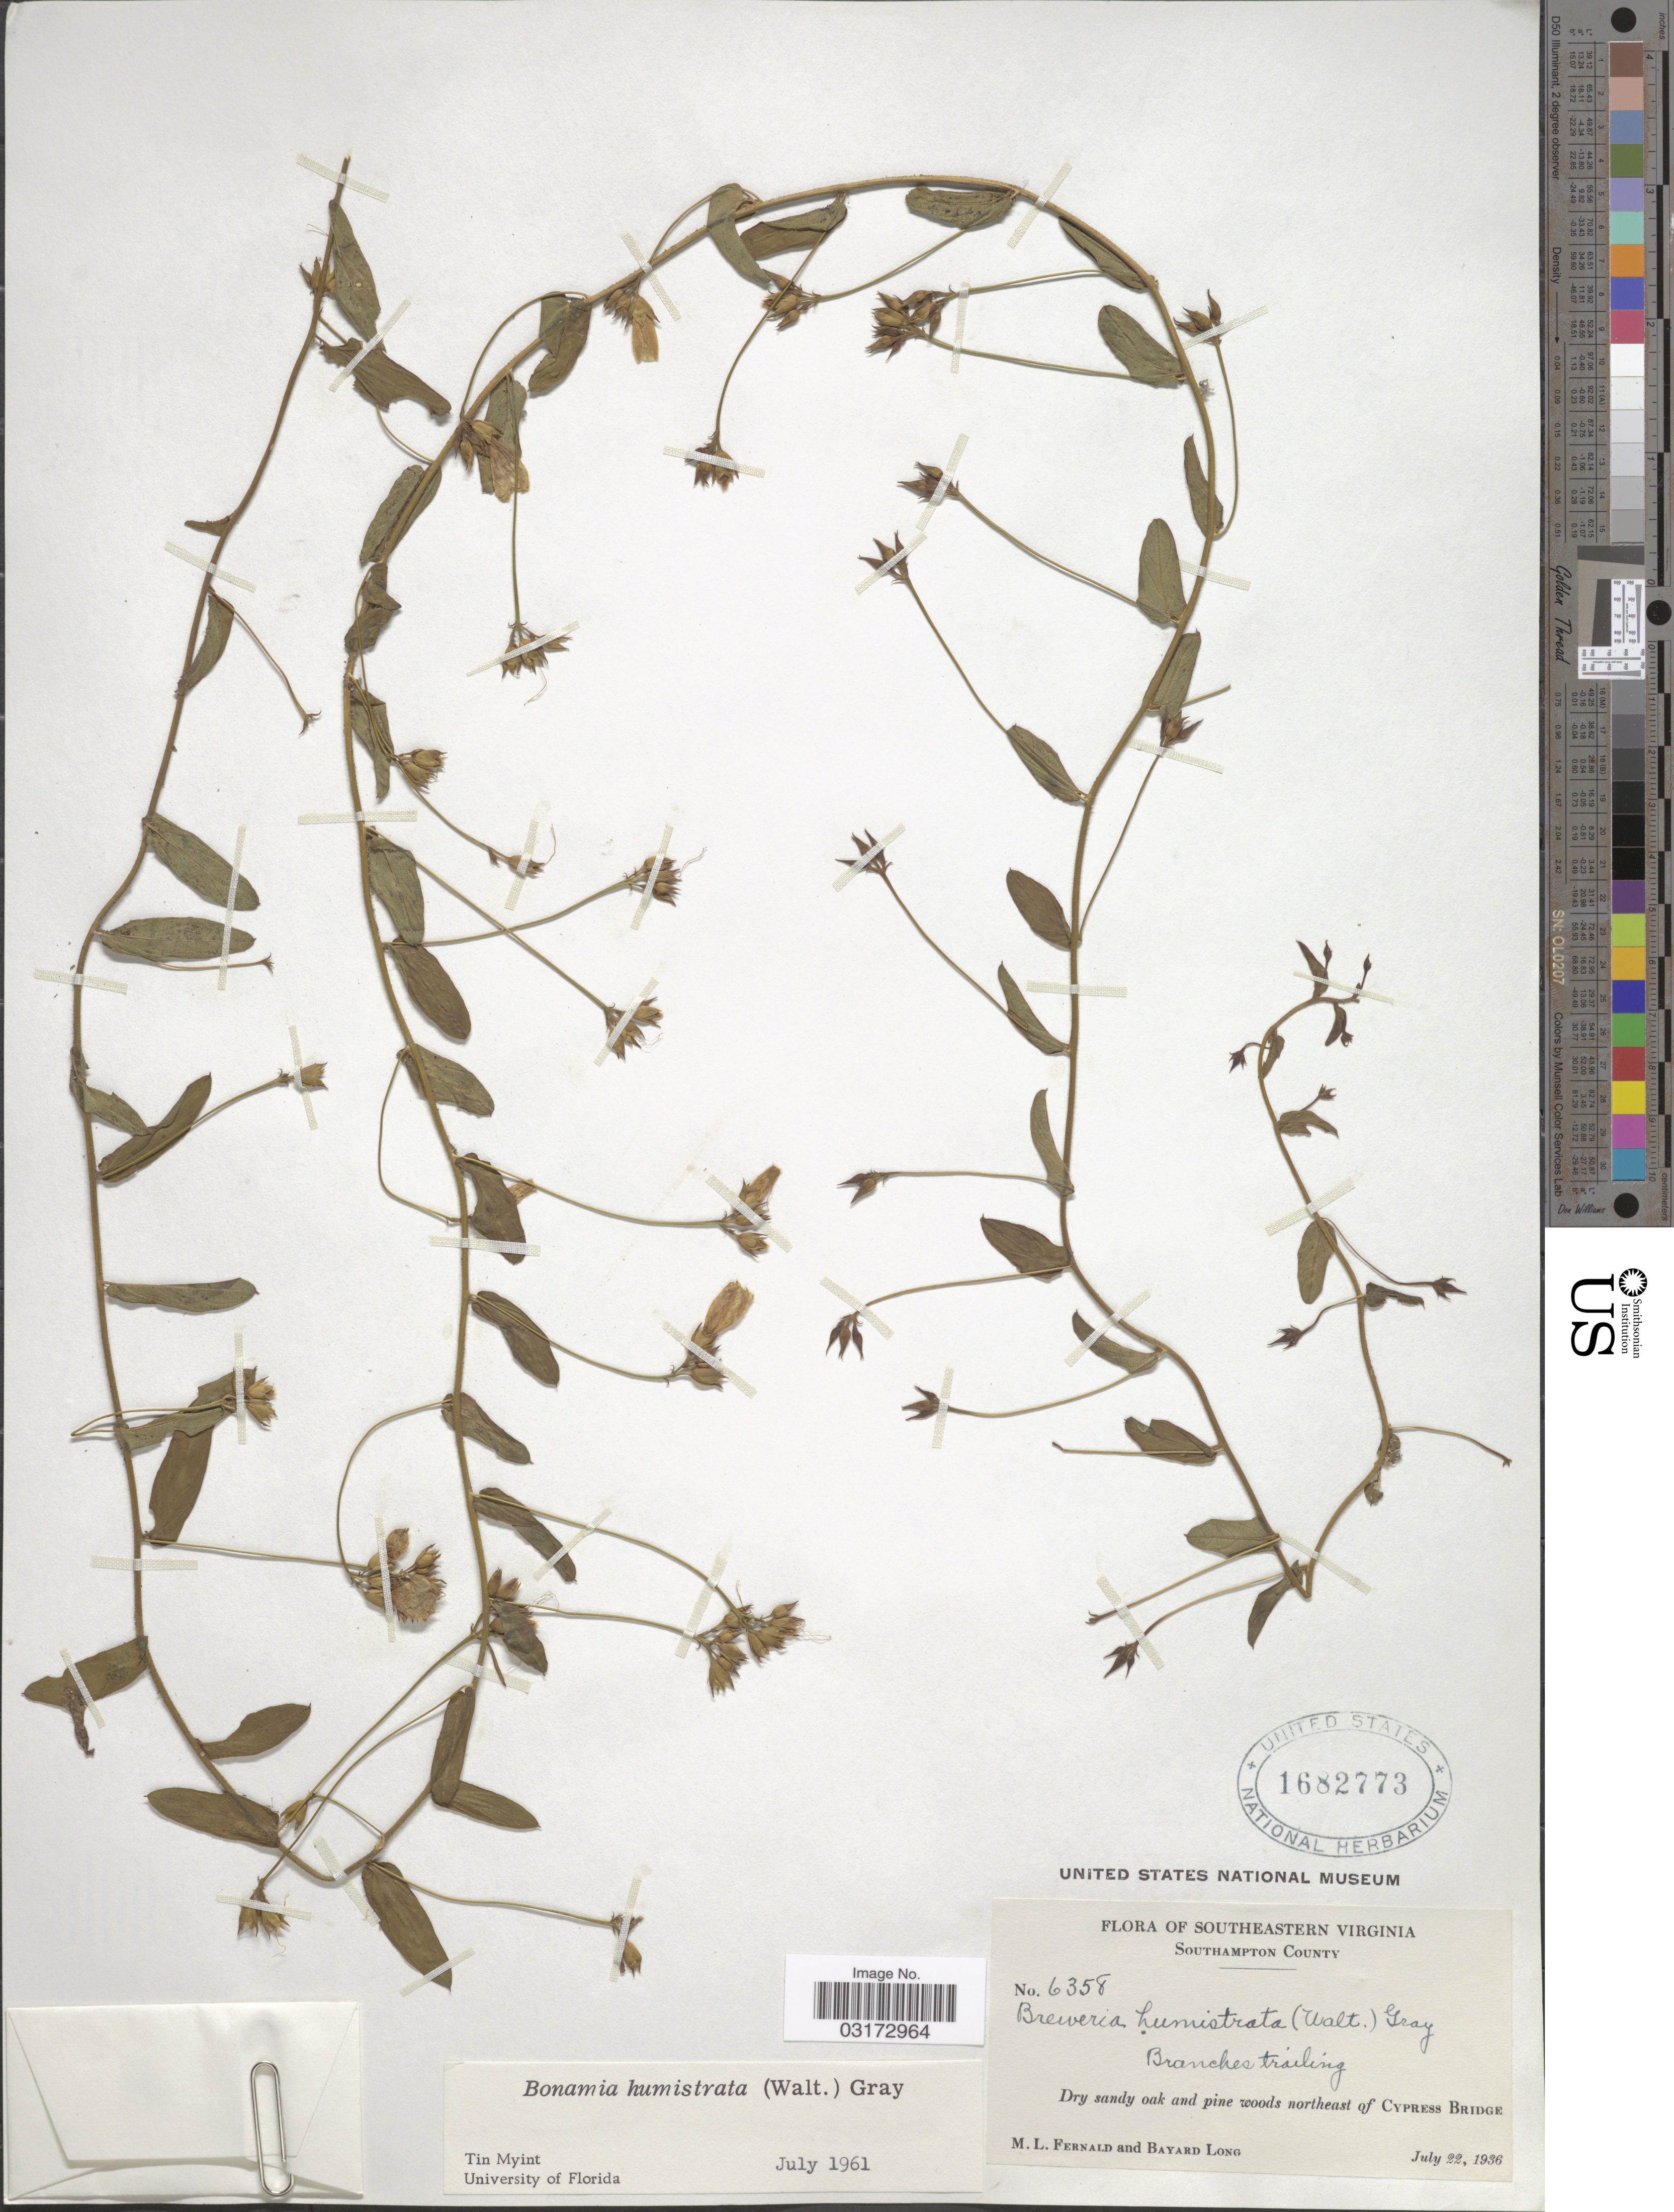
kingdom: Plantae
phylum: Tracheophyta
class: Magnoliopsida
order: Solanales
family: Convolvulaceae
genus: Stylisma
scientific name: Stylisma humistrata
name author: (Walter) Chapm.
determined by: Strong, Mark T., (BOT), Smithsonian Institution - National Museum of Natural History (UNITED STATES)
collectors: M. L. Fernald & B. Long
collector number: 6358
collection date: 1936-07-22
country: United States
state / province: Virginia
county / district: Southampton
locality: Southeastern Virginia, Southampton County, Dry sandy oak and pine woods northeast of Cypress Bridge.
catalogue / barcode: US 1682773